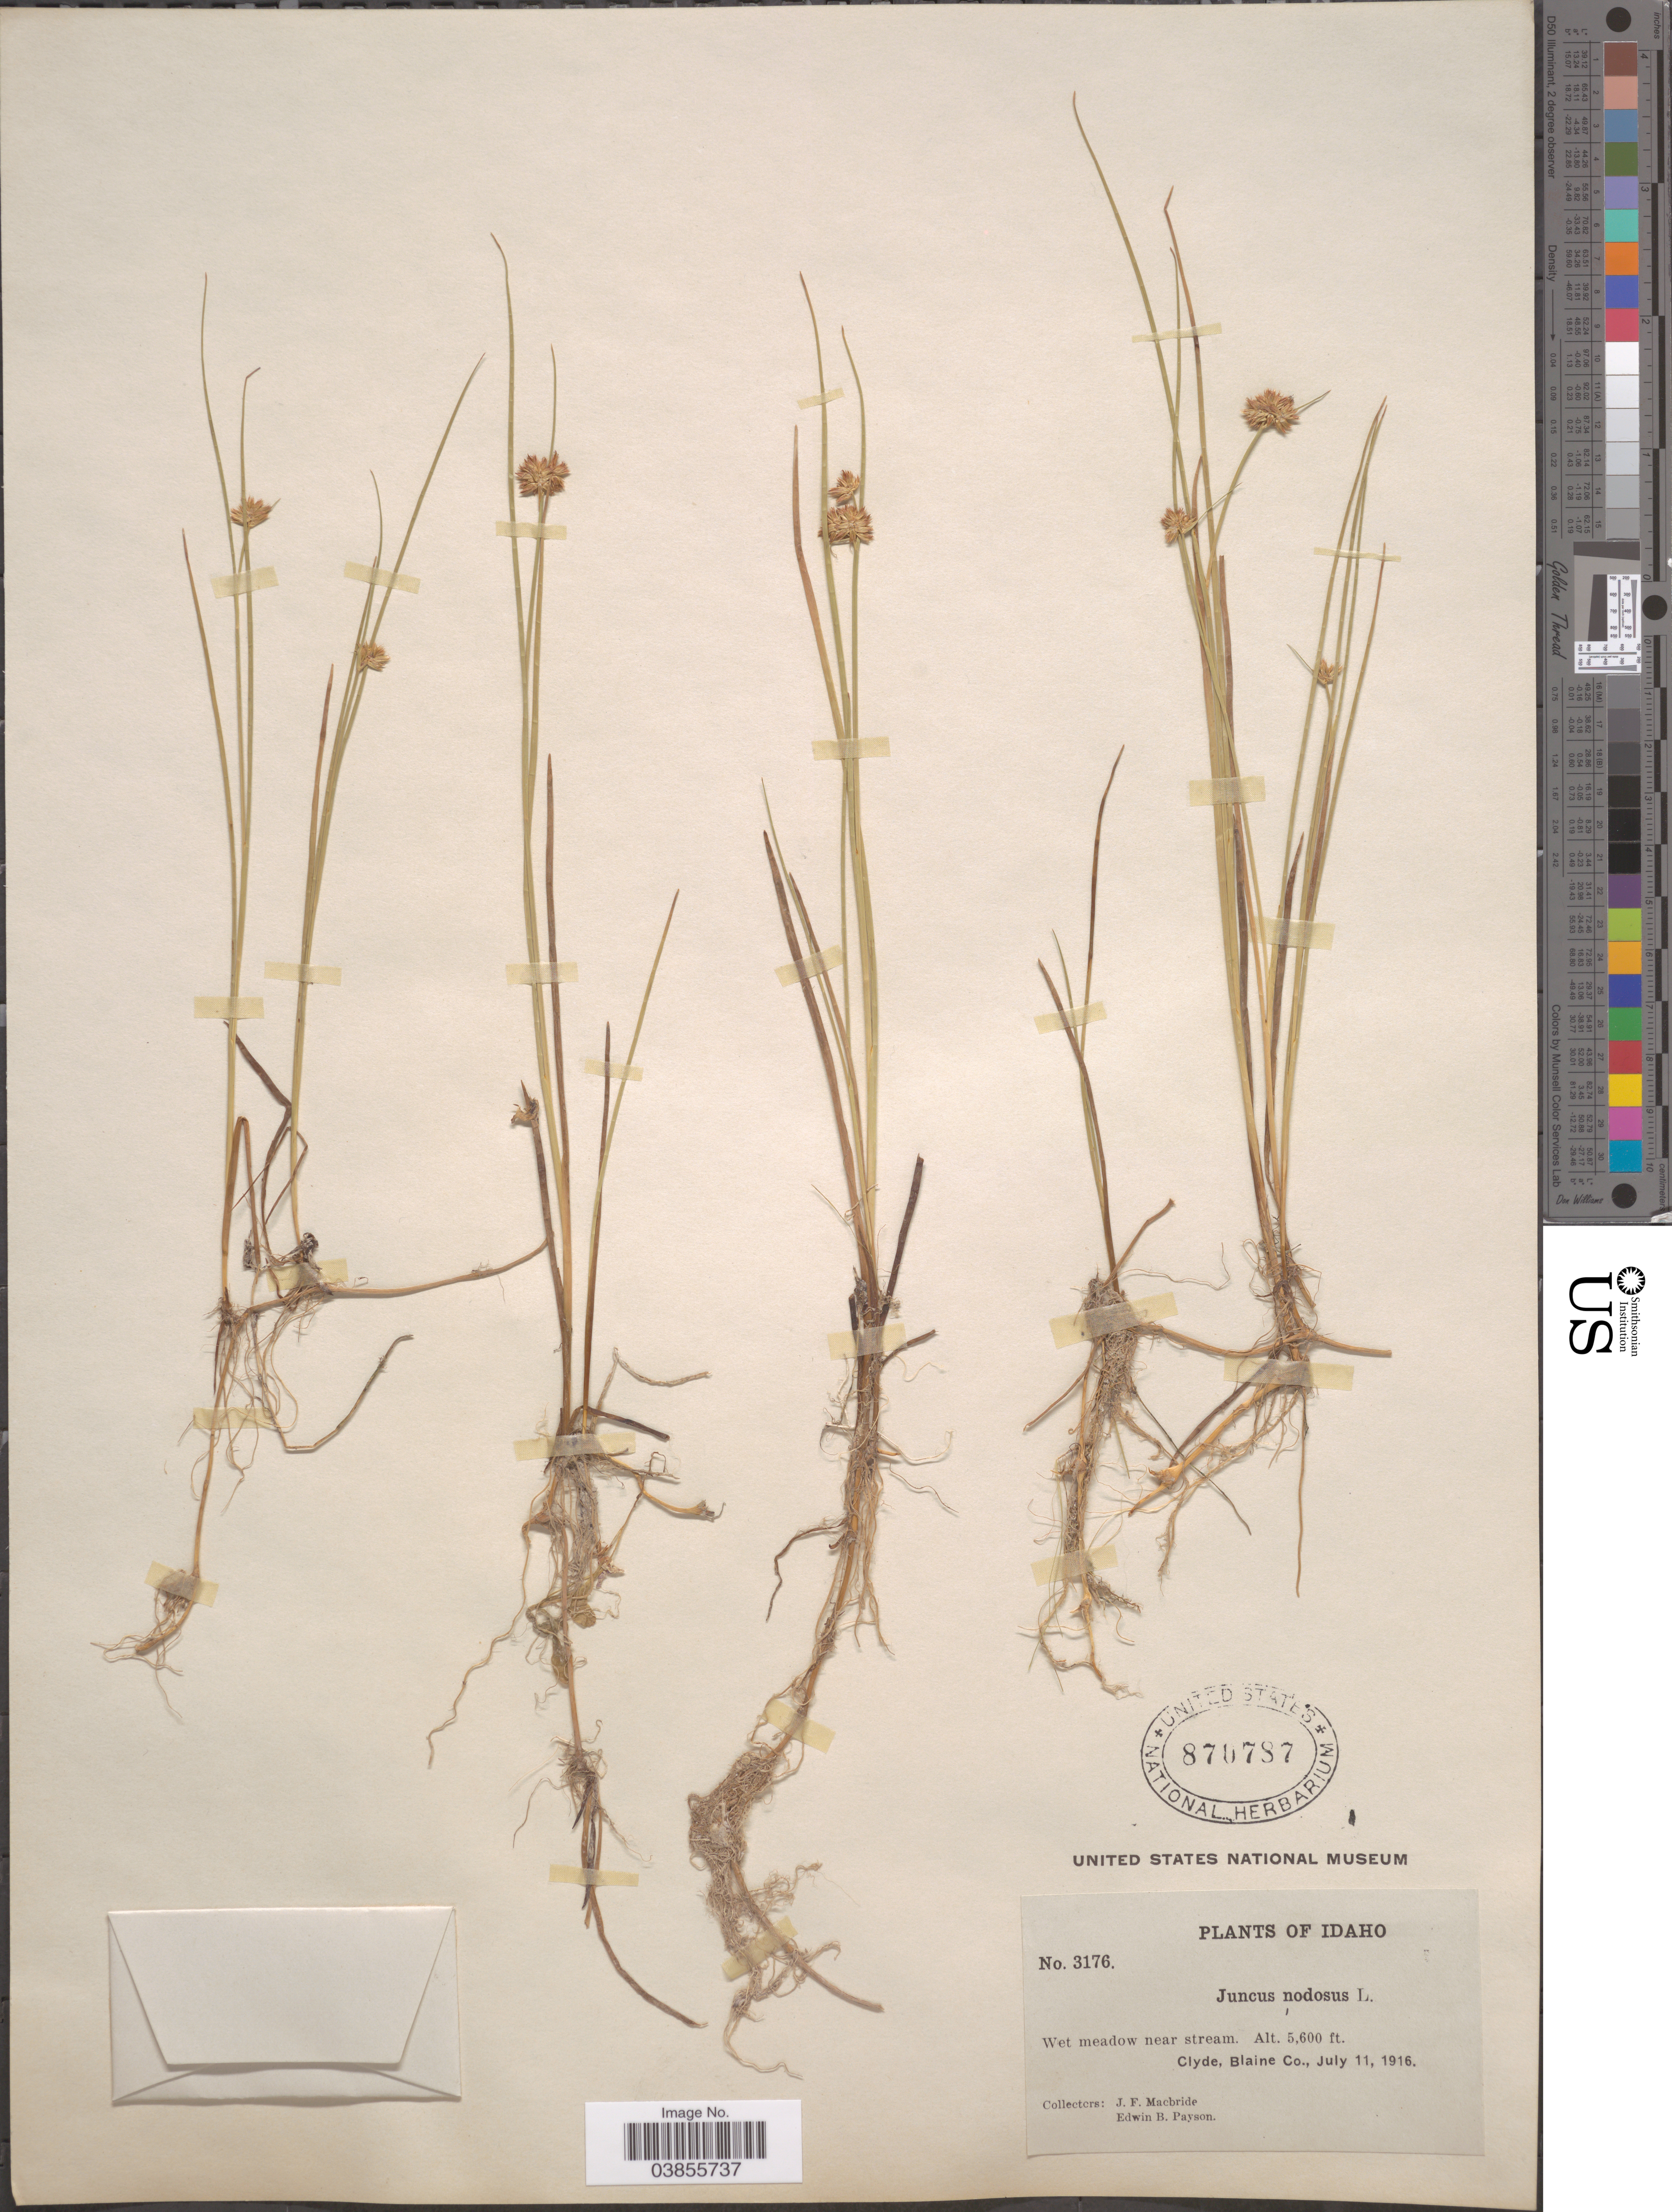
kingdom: Plantae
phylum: Tracheophyta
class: Liliopsida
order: Poales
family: Juncaceae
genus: Juncus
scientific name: Juncus nodosus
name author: L.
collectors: J. F. Macbride & E. B. Payson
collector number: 3176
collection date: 1916-07-11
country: United States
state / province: Idaho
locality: Clyde, Blaine Co.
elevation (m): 1707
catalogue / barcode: US 870787